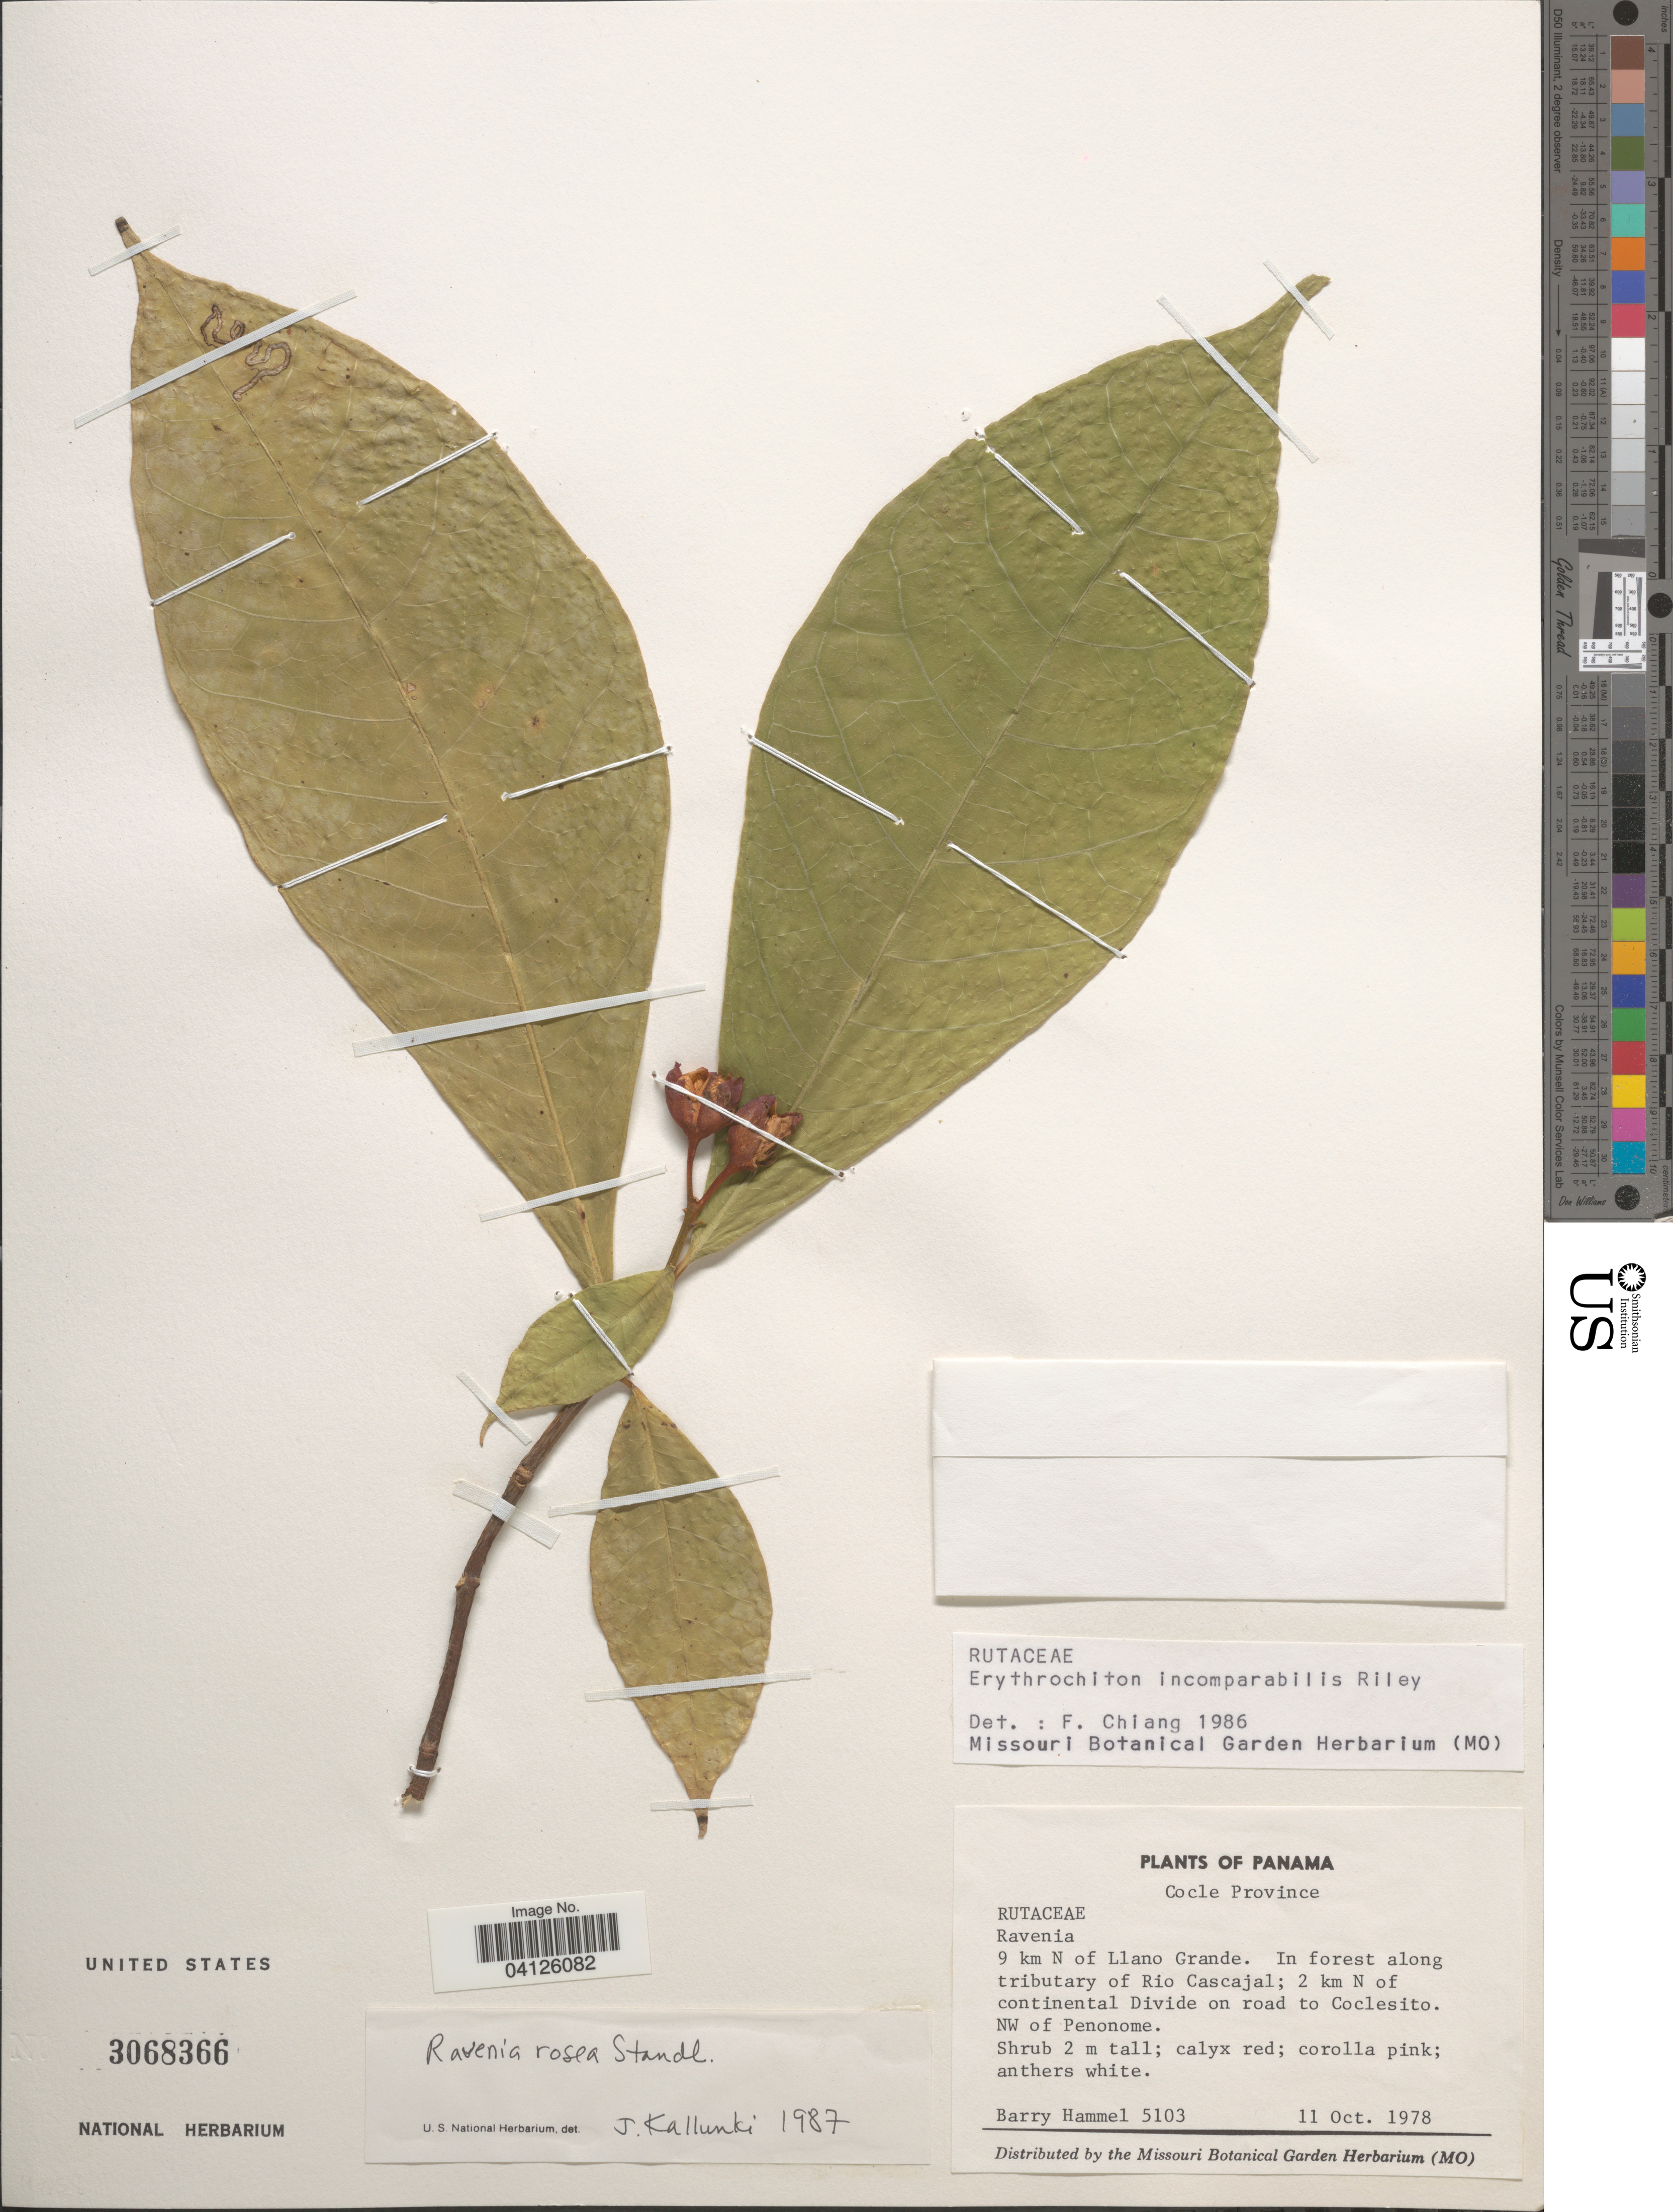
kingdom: Plantae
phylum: Tracheophyta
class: Magnoliopsida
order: Sapindales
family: Rutaceae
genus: Ravenia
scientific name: Ravenia rosea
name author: Standl.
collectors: B. Hammel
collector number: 5103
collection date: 1978-10-11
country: Panama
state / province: Cocle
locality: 9 km N of Llano Grande. In forest along tributary of Rio Cascajal; 2 km N of continental Divide on road to Coclesito. NW of Penonome.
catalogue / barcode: US 3068366